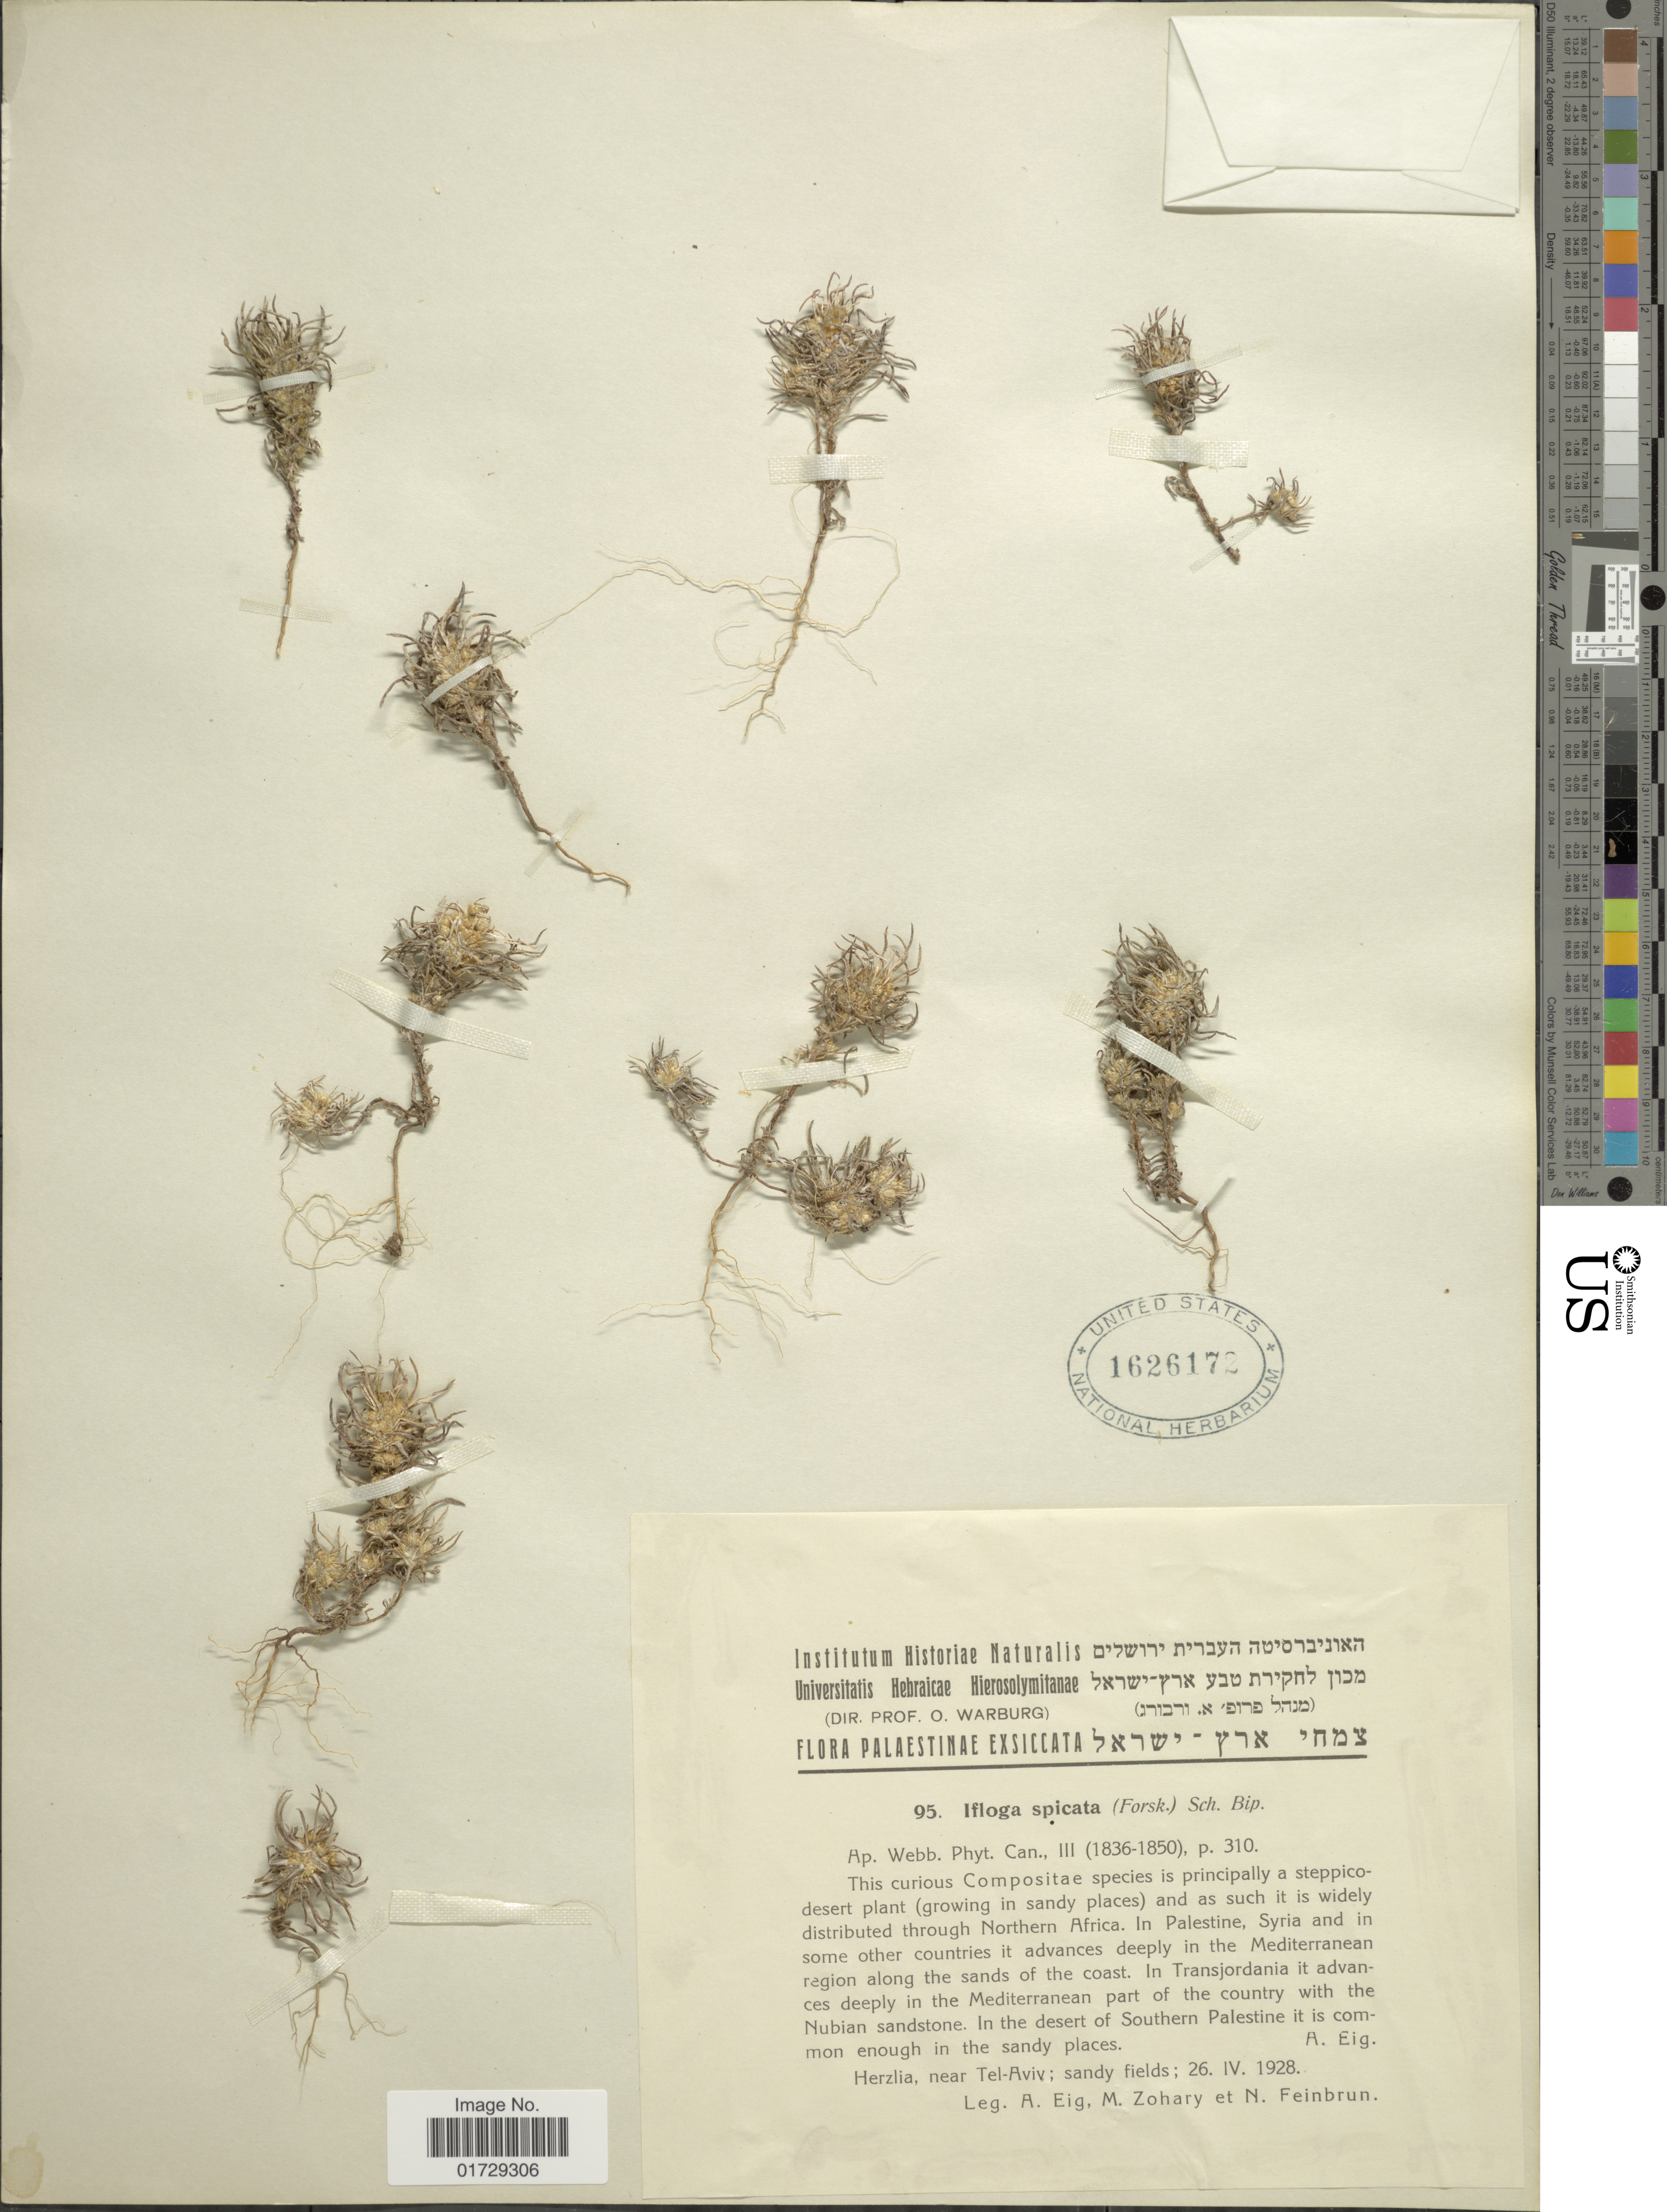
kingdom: Plantae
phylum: Tracheophyta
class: Magnoliopsida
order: Asterales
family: Asteraceae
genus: Ifloga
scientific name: Ifloga spicata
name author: (Forssk.) Sch. Bip.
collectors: A. Eig, M. Zohary & N. Feinbrun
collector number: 95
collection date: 1928-04-26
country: Israel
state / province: Tel Aviv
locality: This curious Compositae species is principally a steppico-desert plant (growing in sandy places) and as such it is widely distributed through Northern Africa. In Palestine, Syria and in some other countries it advances deeply in the Mediterranean region along the sand coast. In Transjordania it advances deeply in the Mediterranean part of the country with the Nubian sandstone. In the desert of Southern Palestine it is common enough in the sandy places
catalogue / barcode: US 1626172